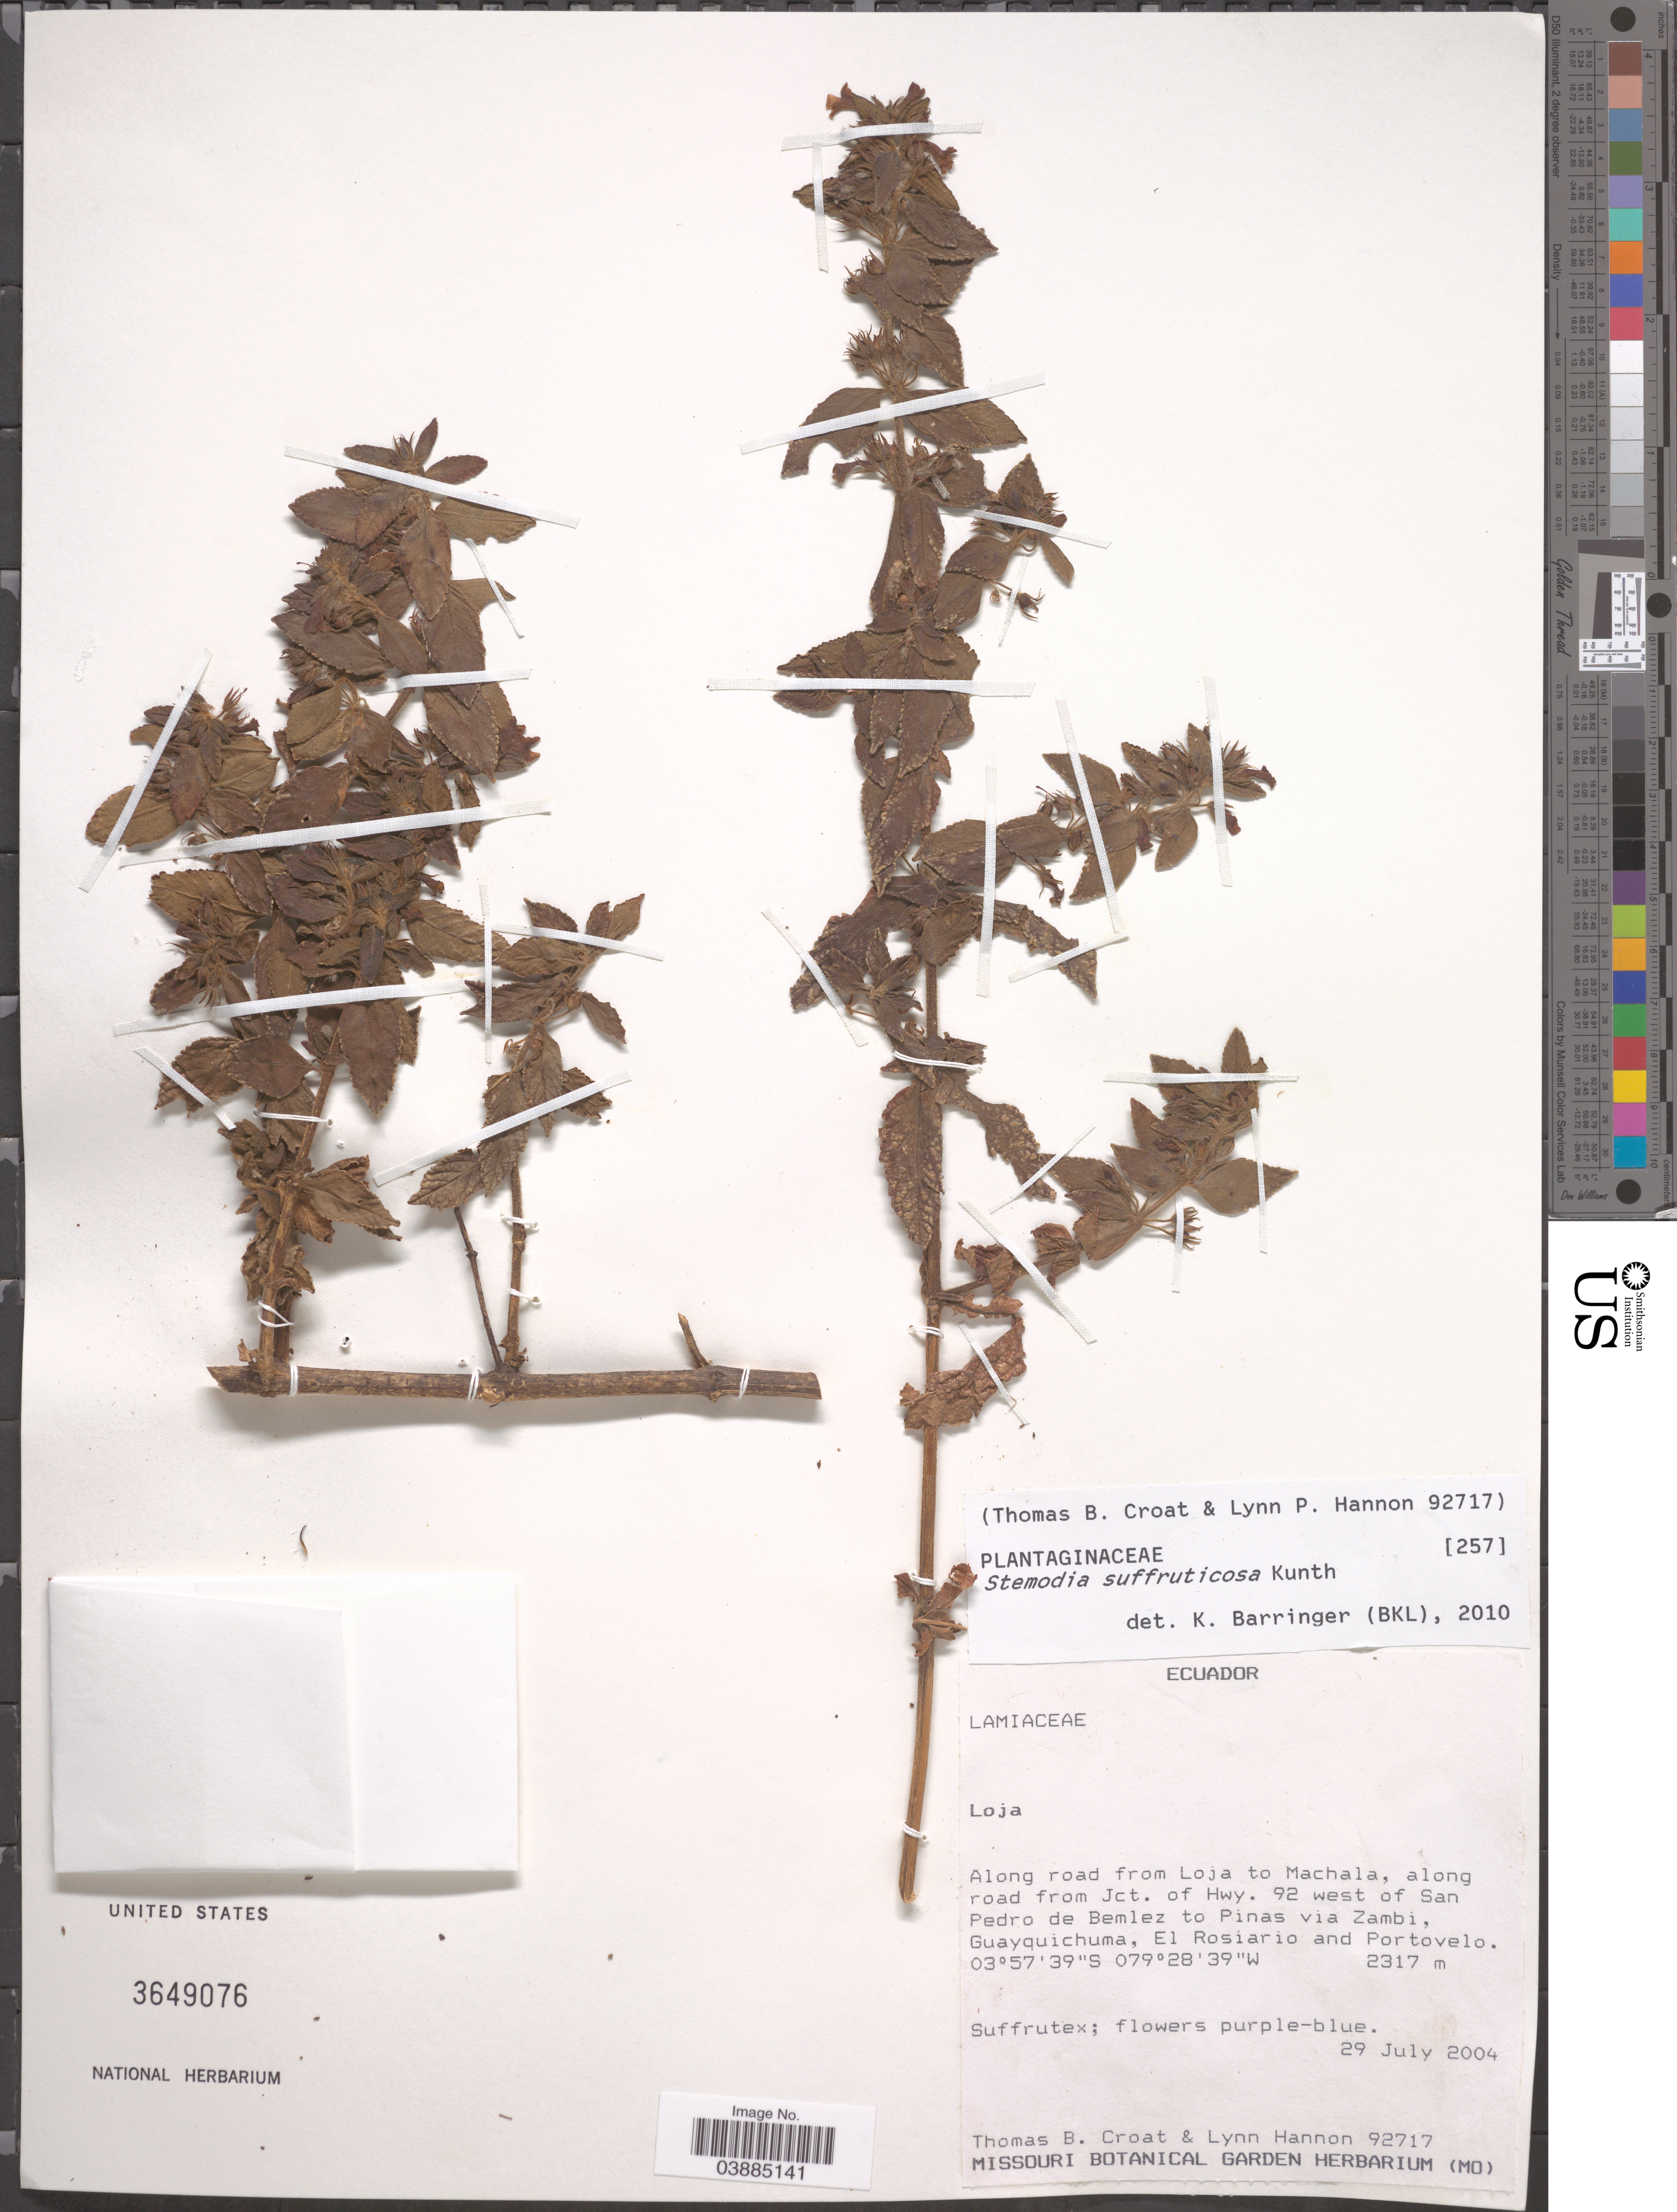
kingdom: Plantae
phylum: Tracheophyta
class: Magnoliopsida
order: Lamiales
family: Plantaginaceae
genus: Stemodia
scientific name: Stemodia suffruticosa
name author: Kunth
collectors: T. B. Croat & L. Hannon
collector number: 92717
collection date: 2004-07-29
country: Ecuador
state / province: Loja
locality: Along road from Loja to Machala, along road from Jct. of Hwy. 92 west of San Pedro de Bemlez to Pinas via Zambi, Guayquichuma, El Rosiario and Portovelo.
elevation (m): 2317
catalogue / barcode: US 3649076